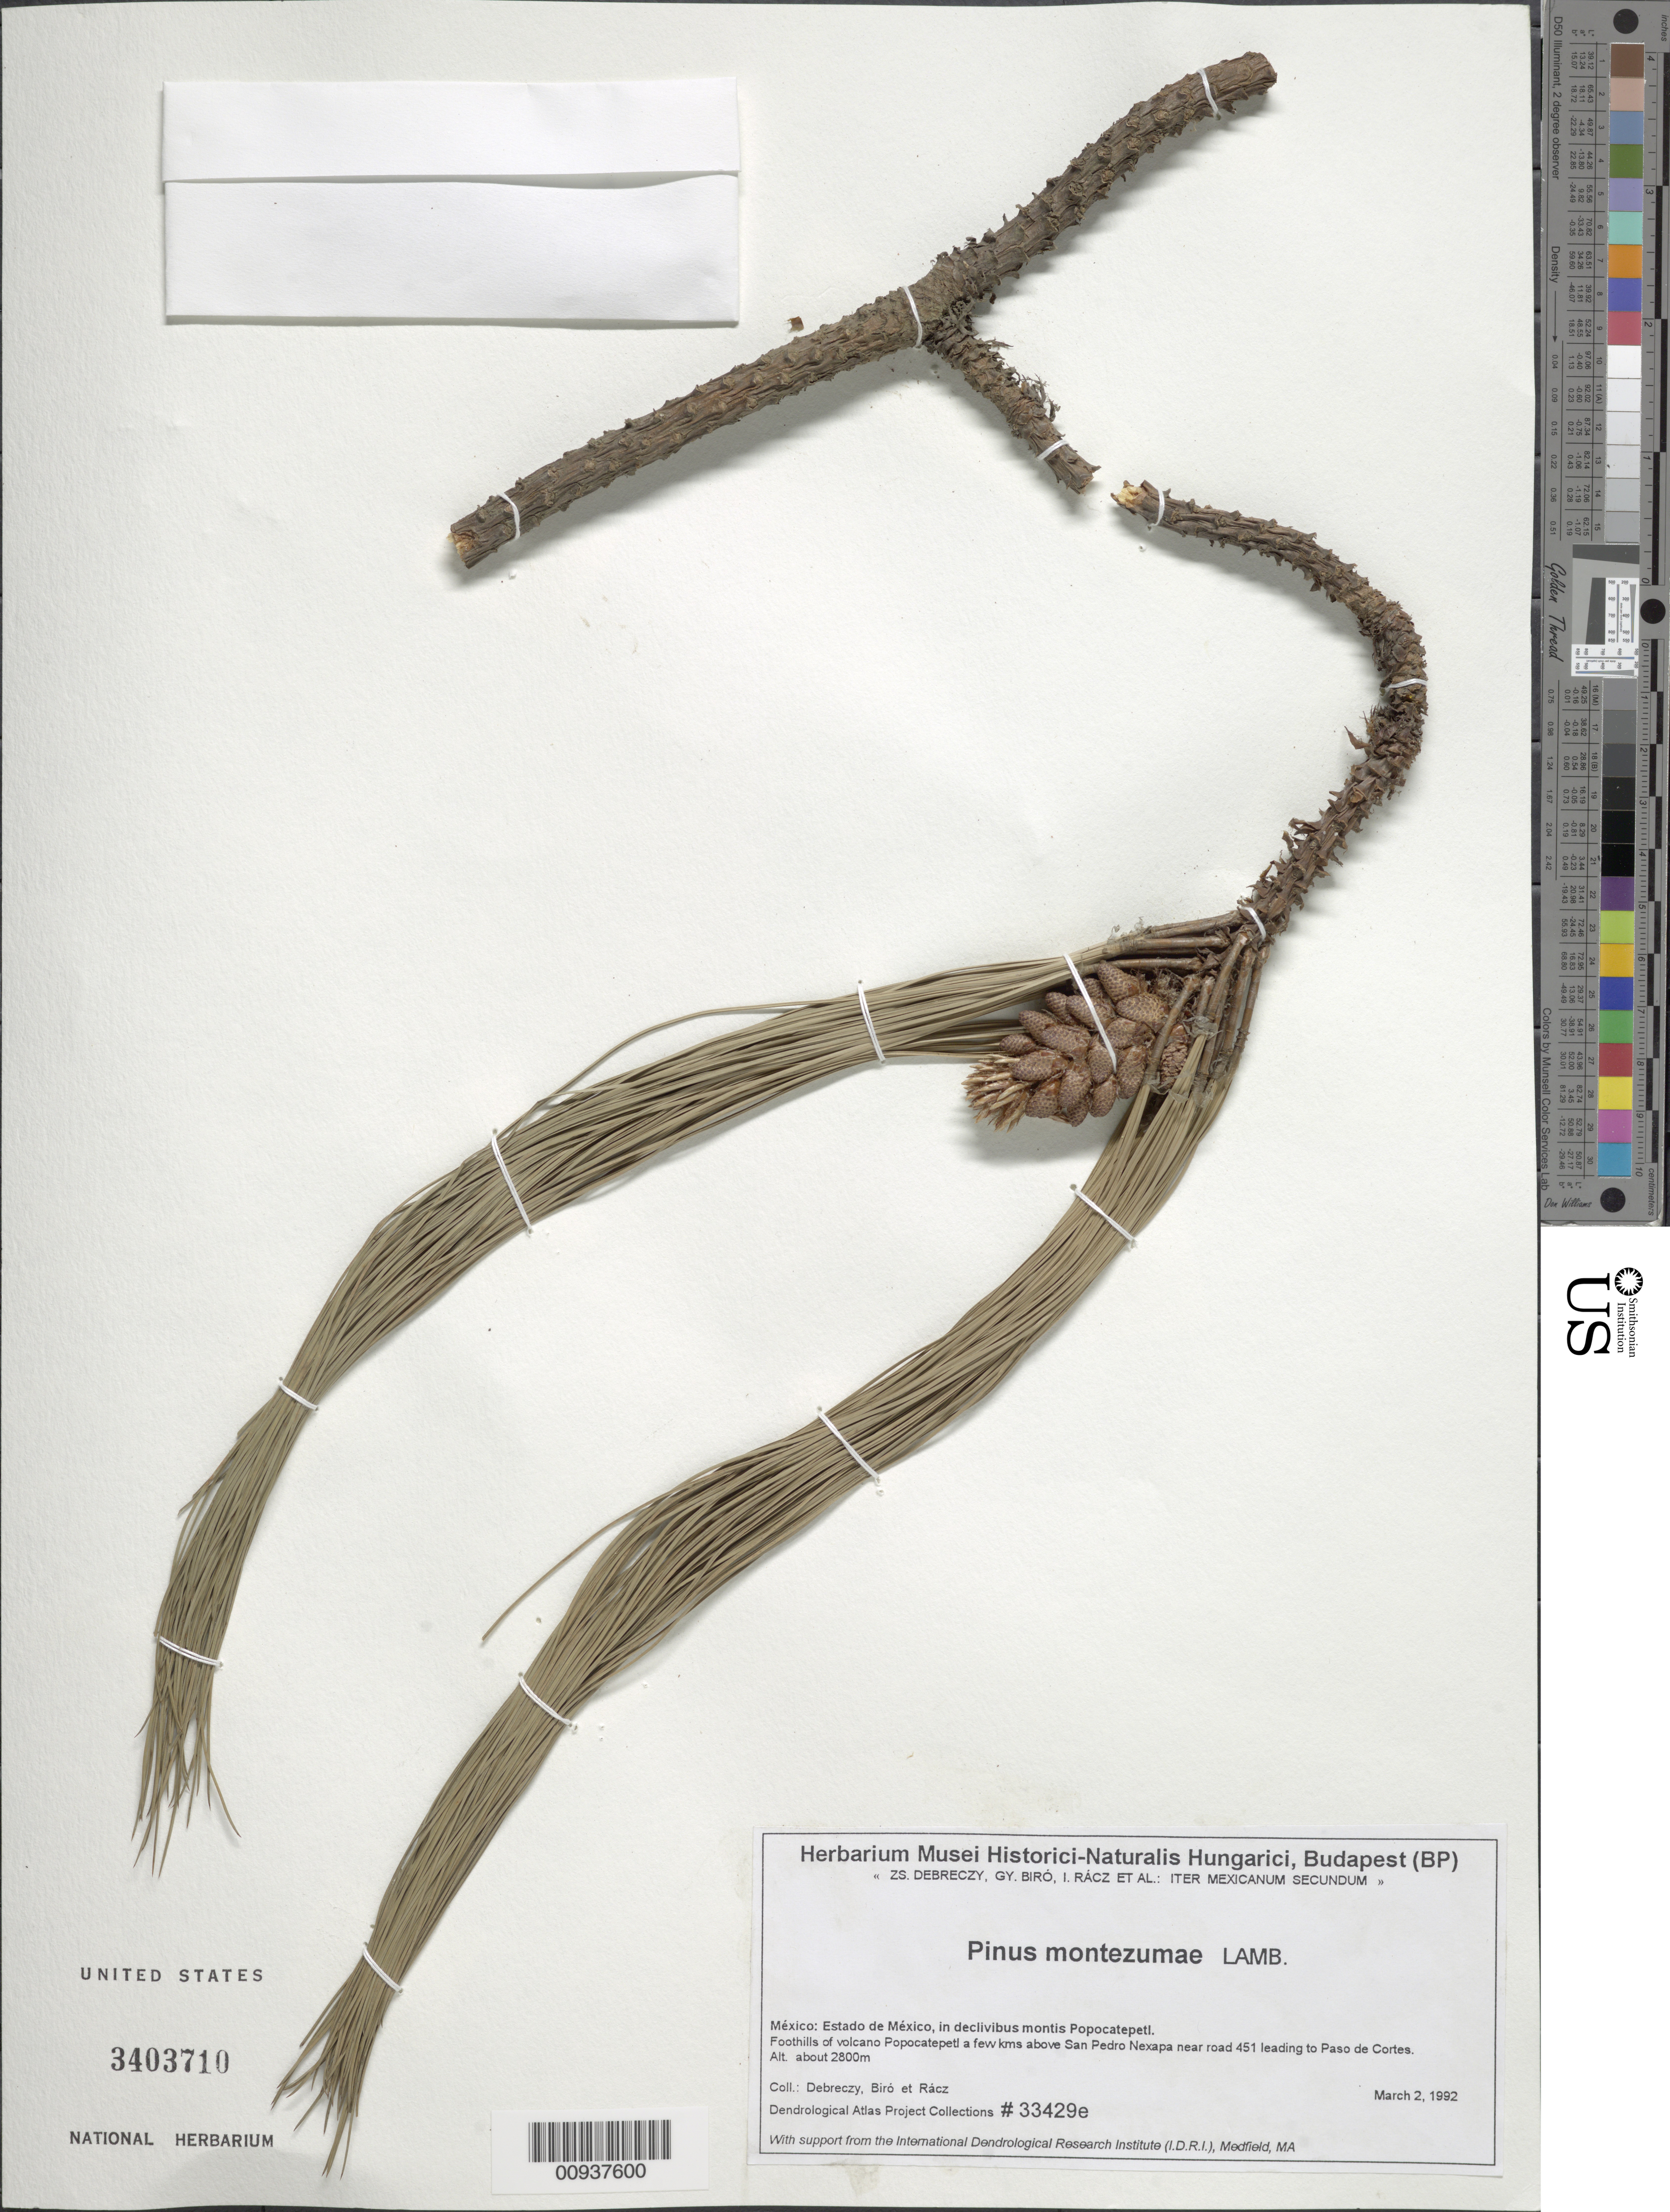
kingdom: Plantae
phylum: Tracheophyta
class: Pinopsida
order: Pinales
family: Pinaceae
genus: Pinus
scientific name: Pinus montezumae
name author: Lamb.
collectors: Z. Debreczy, G. Biro, I. Rácz & et al.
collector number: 33429 e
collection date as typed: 02 Mar 1992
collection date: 1992-03-02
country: Mexico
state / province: México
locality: Foothills of volcano Popocatepetl a few kms above of San Pedro Nexapa near road 451 leading to Paso de Cortés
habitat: Foothills of volcano.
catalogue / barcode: US 3403710